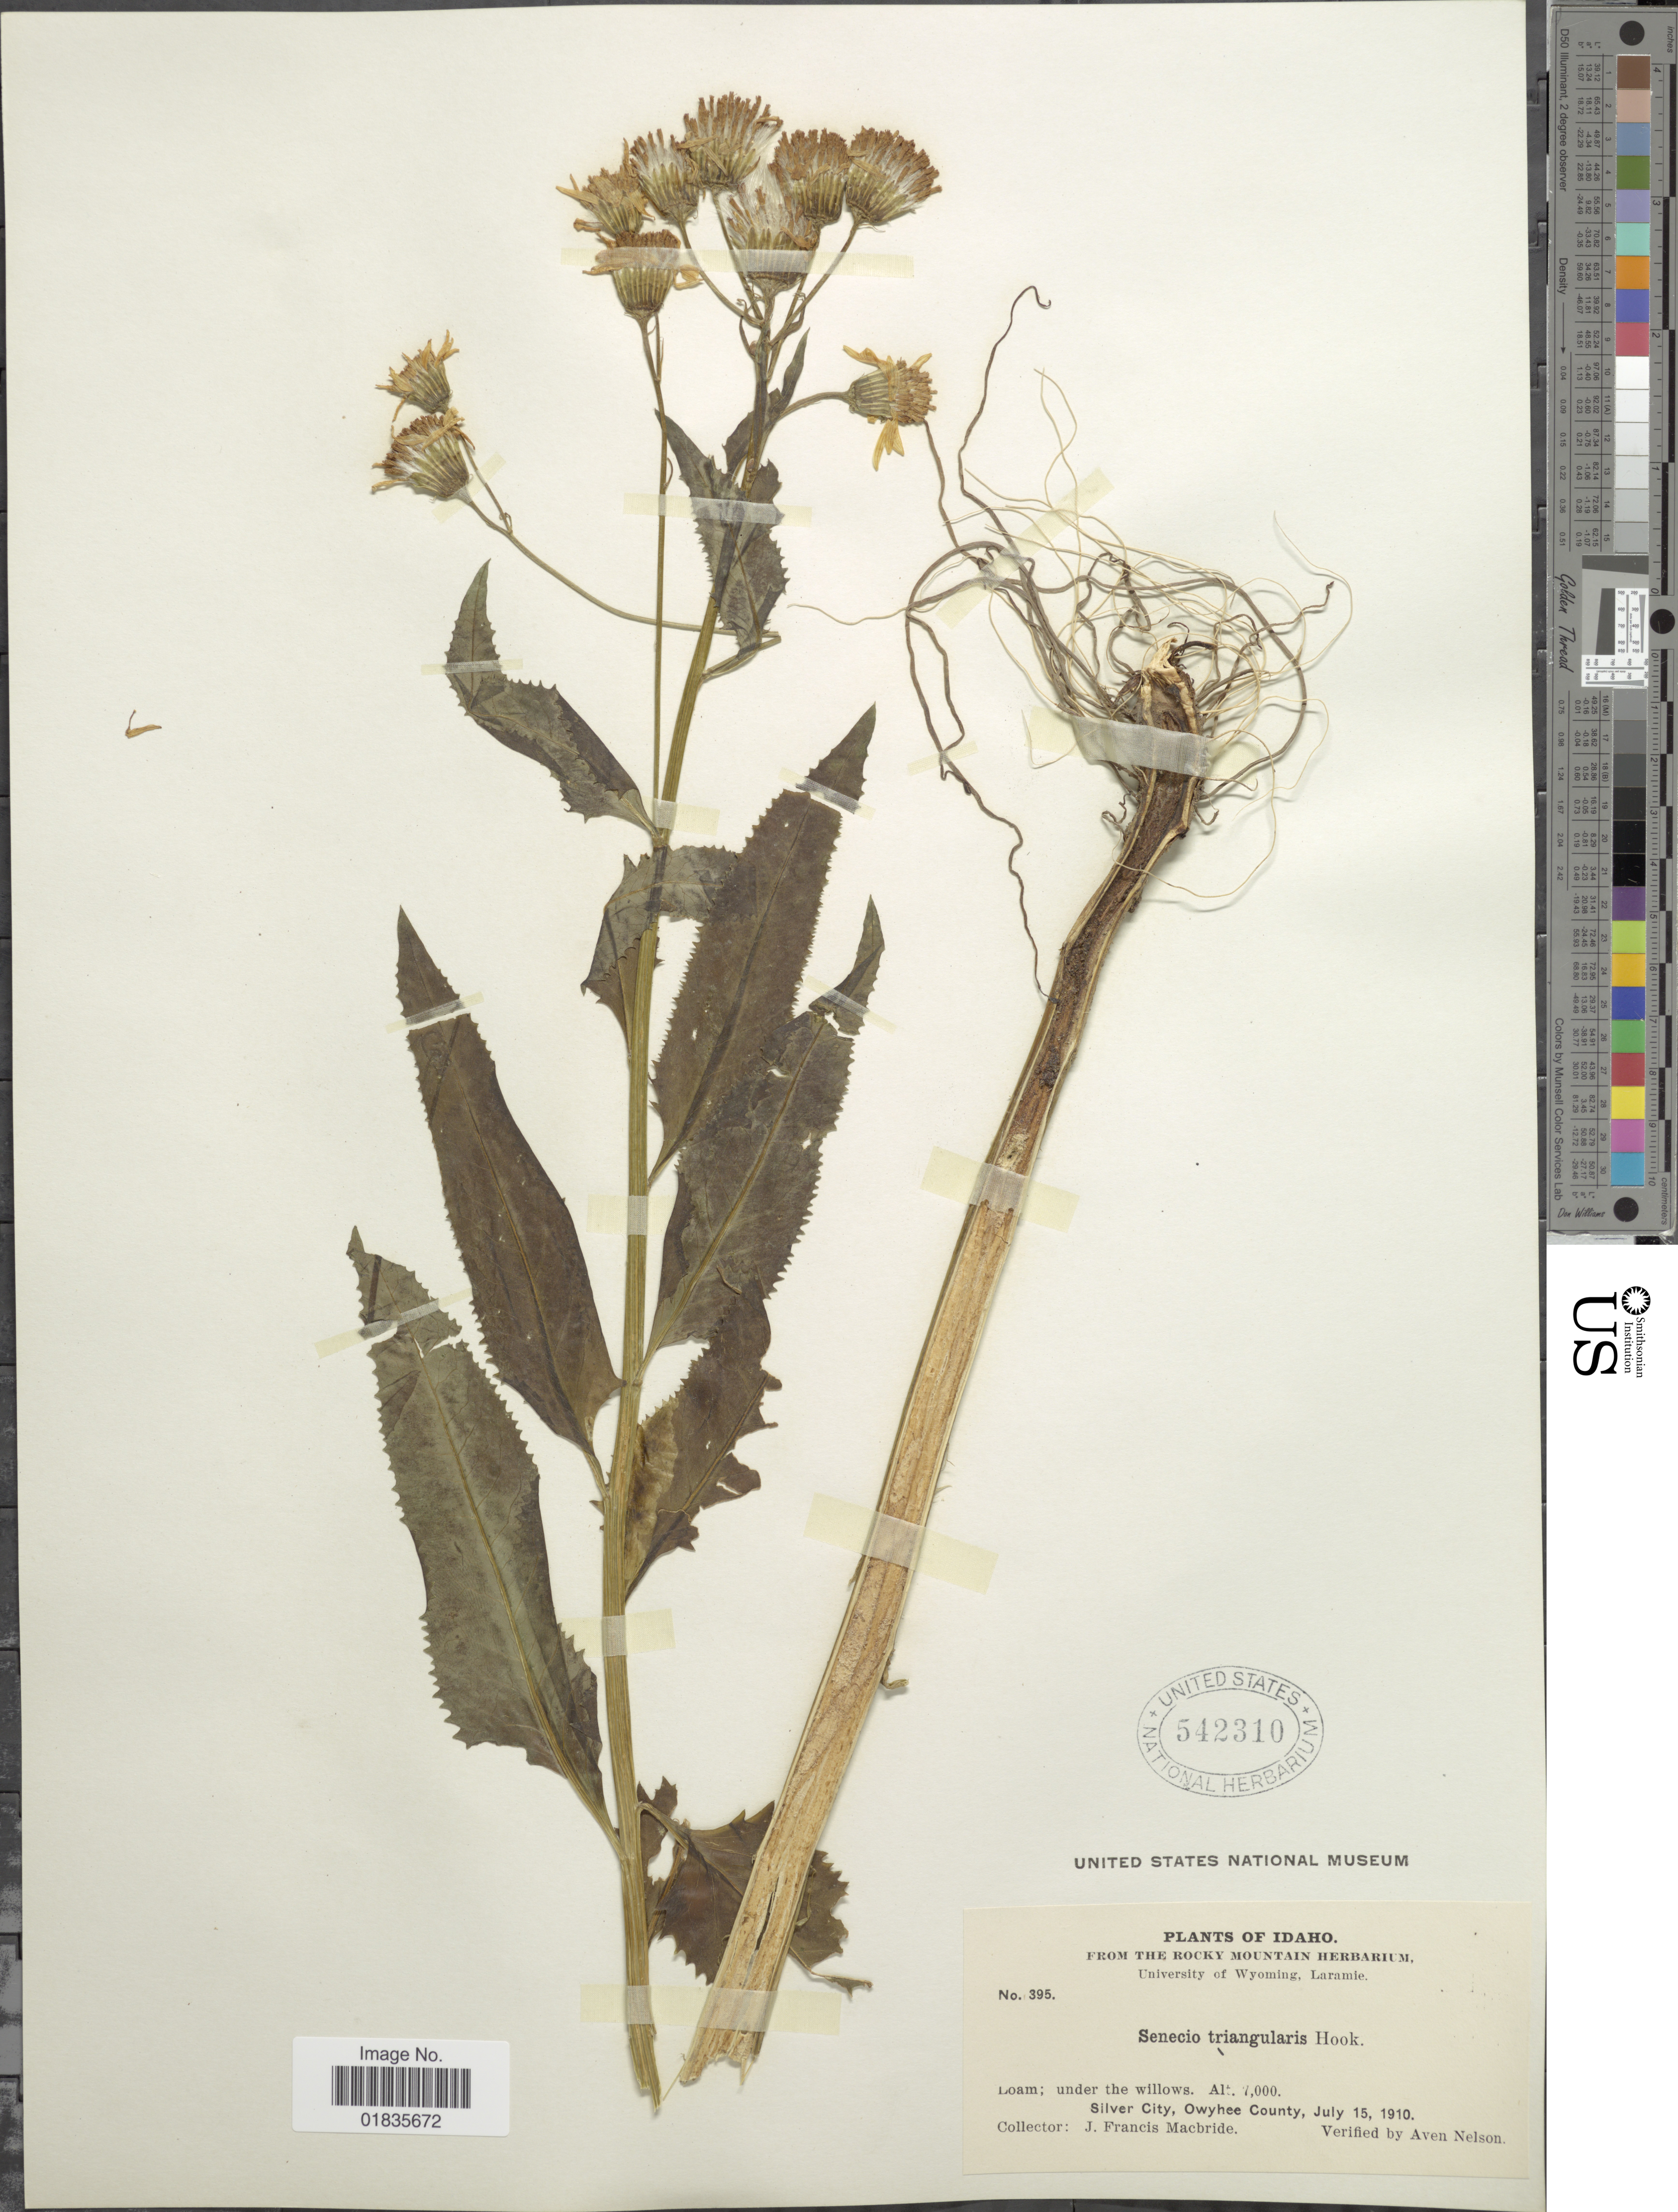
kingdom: Plantae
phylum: Tracheophyta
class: Magnoliopsida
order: Asterales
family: Asteraceae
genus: Senecio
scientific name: Senecio triangularis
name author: Hook.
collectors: J. F. Macbride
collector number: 395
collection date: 1910-07-15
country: United States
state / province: Idaho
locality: Silver City, Owyhee County.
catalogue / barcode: US 542310